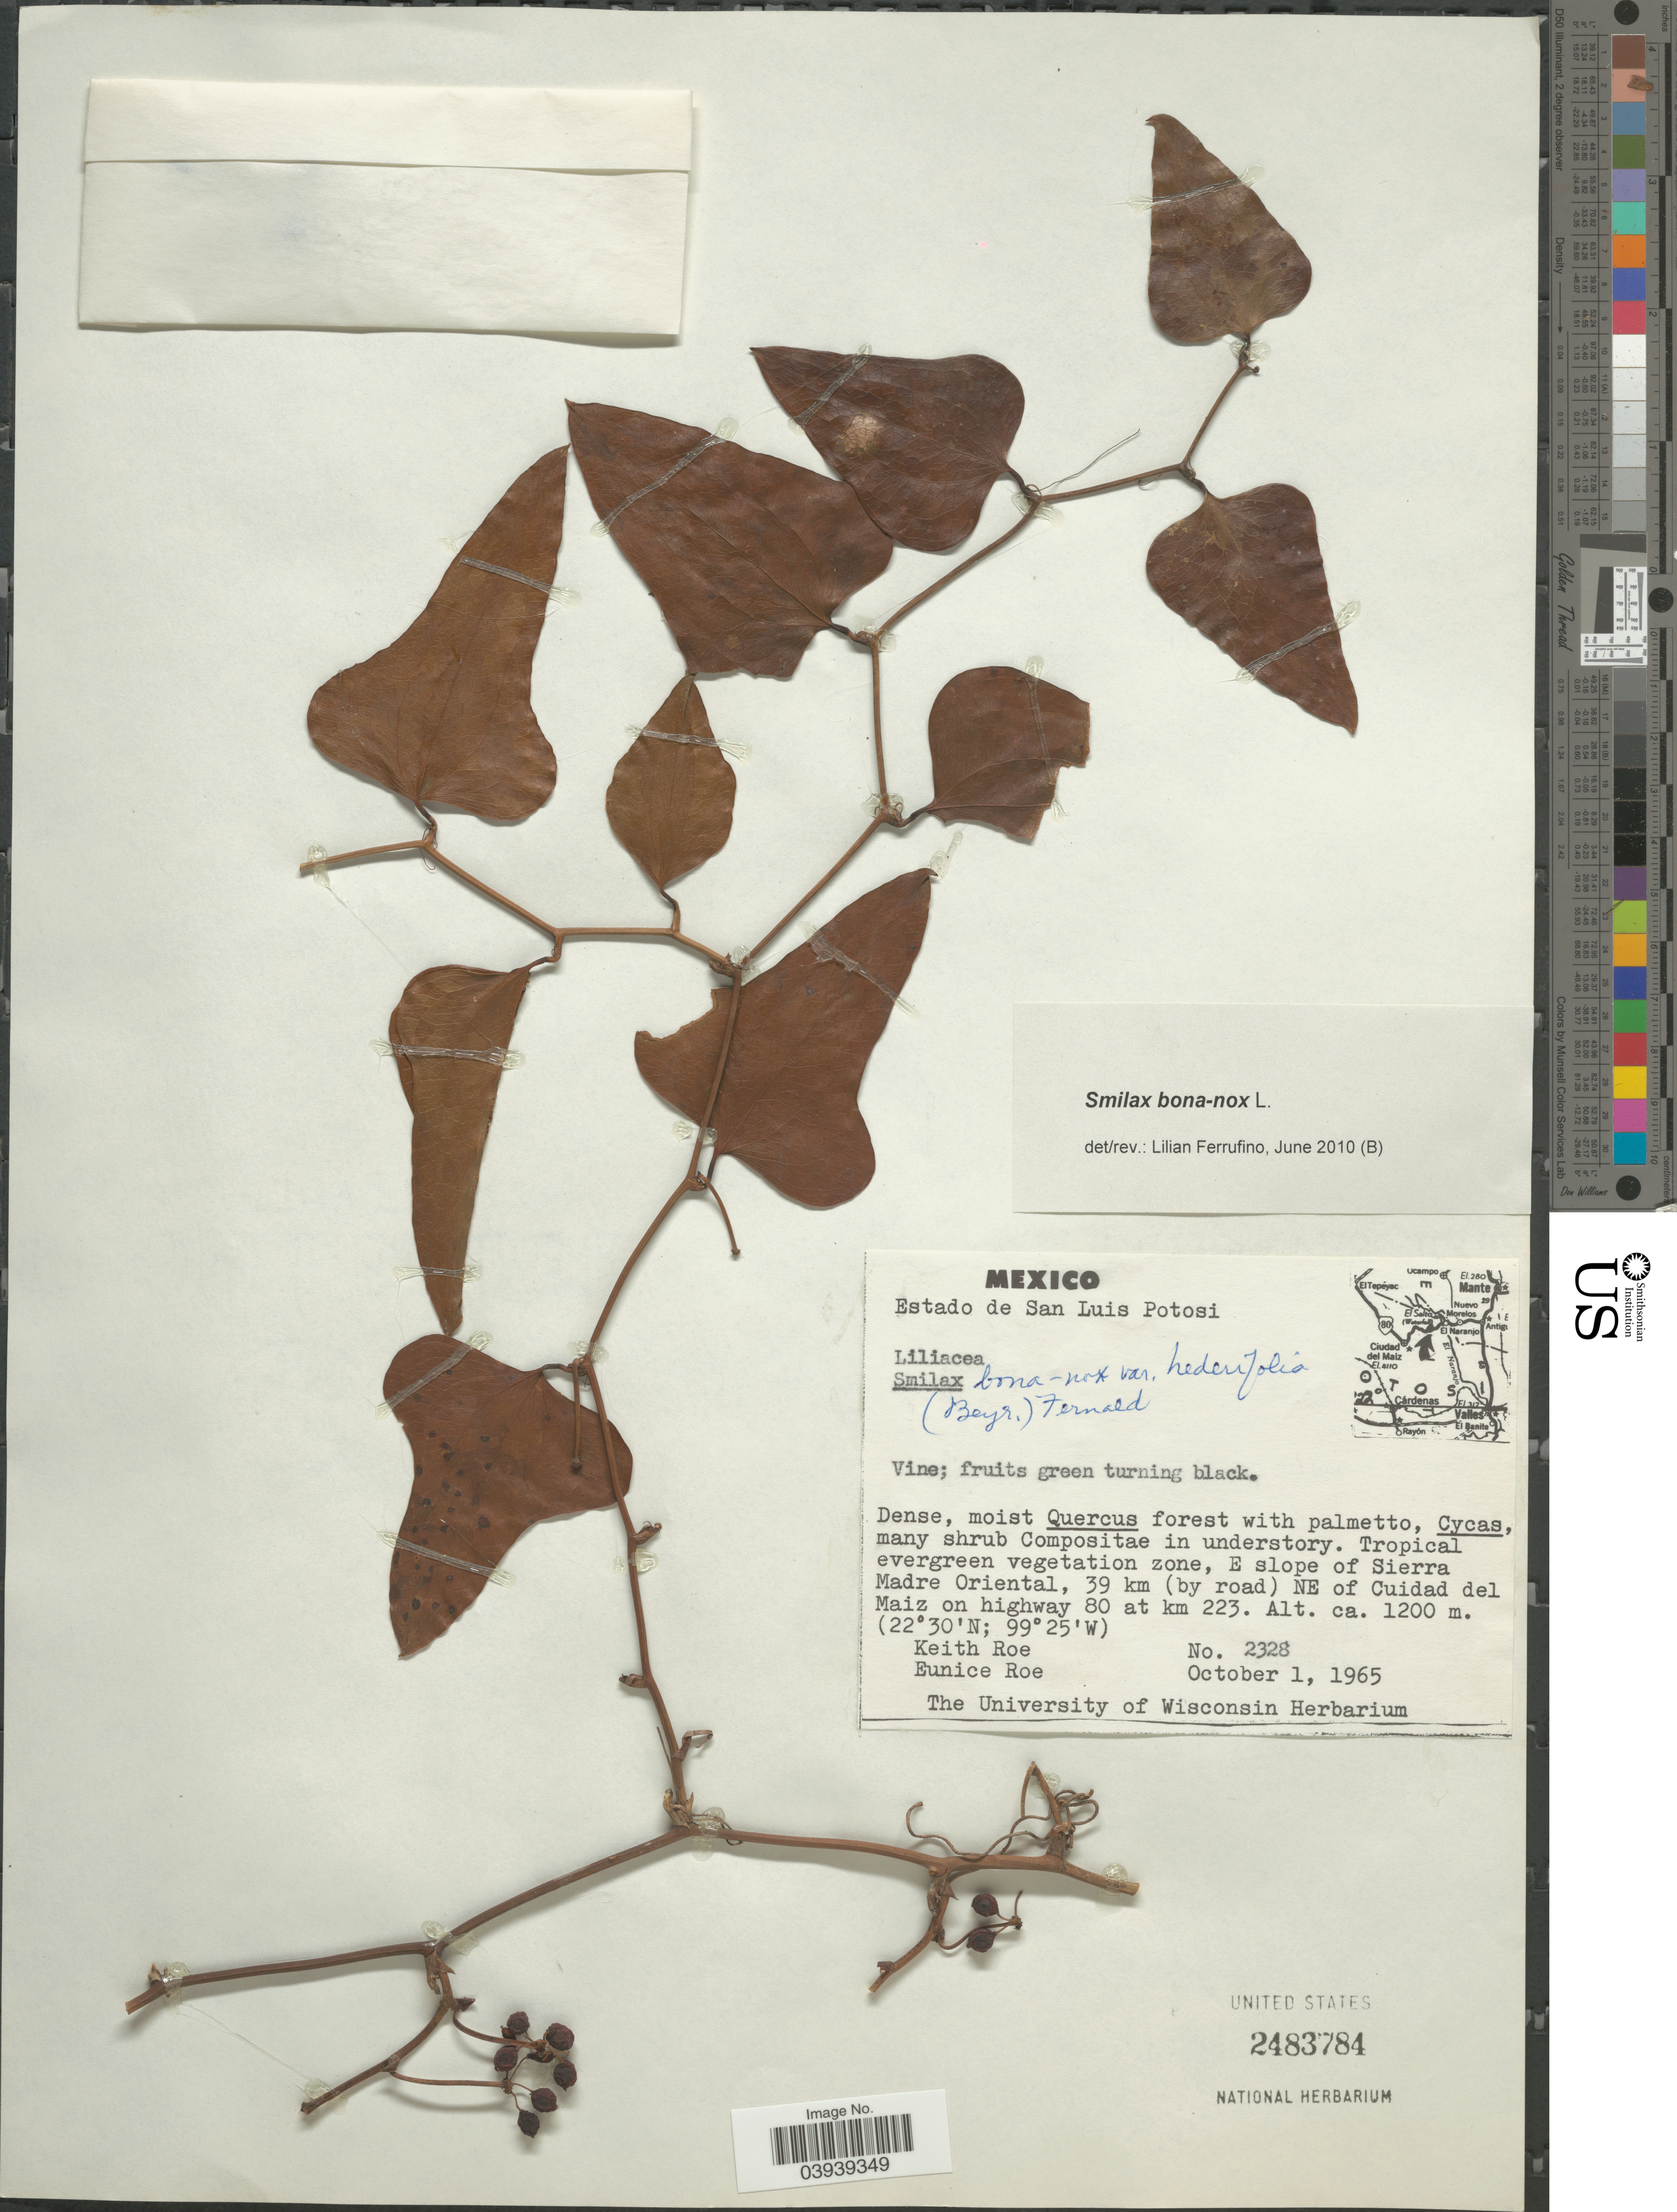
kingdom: Plantae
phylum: Tracheophyta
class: Liliopsida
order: Liliales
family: Smilacaceae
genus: Smilax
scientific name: Smilax bona-nox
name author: L.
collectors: K. E. Roe & E. Roe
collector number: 2328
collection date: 1965-10-01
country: Mexico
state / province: San Luis Potosí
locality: Tropical evergreen vegetation zone, E slopes of Sierra Madre Oriental, 39 km (by road) NE of Ciudad del maiz on highway 80 at km 223.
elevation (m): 1200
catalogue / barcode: US 2483784